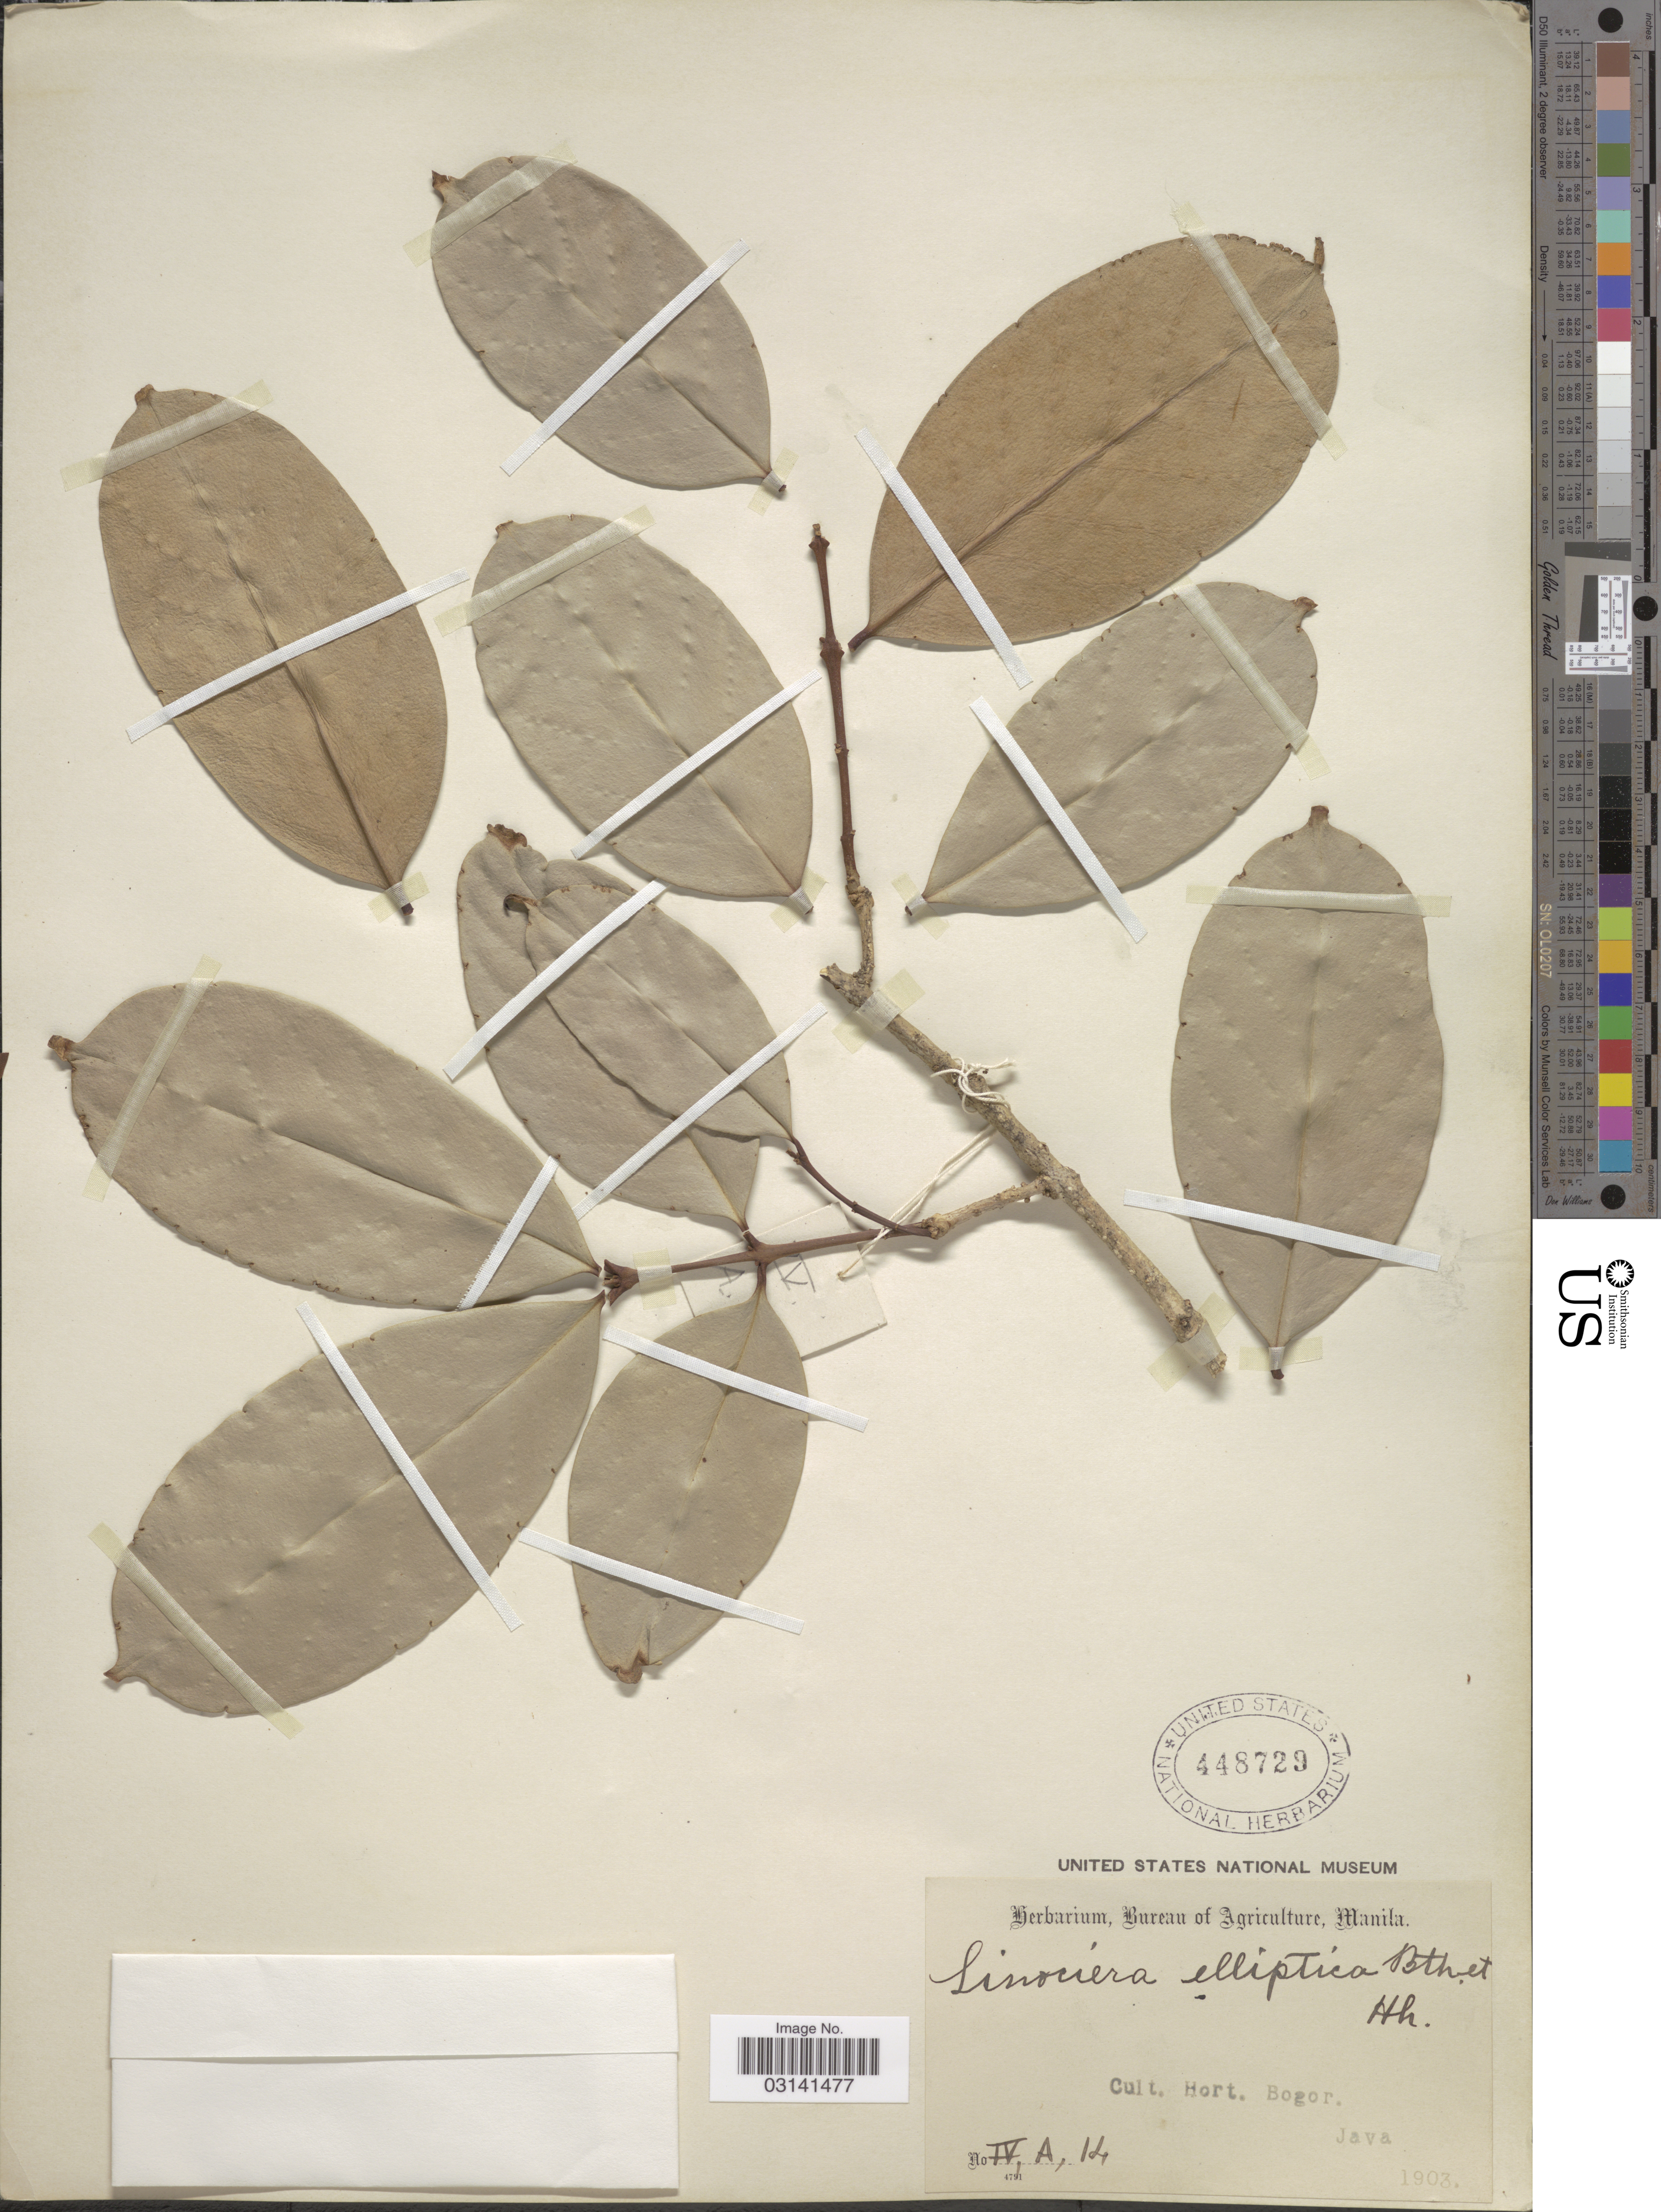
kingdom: Plantae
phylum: Tracheophyta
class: Magnoliopsida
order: Lamiales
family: Oleaceae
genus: Chionanthus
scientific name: Chionanthus ellipticus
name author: Blume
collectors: Ex herb. Bureau of Agriculture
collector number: IV, A, 14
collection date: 1903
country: Indonesia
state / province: Java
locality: Cult. Hort. Bogor.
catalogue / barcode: US 448729